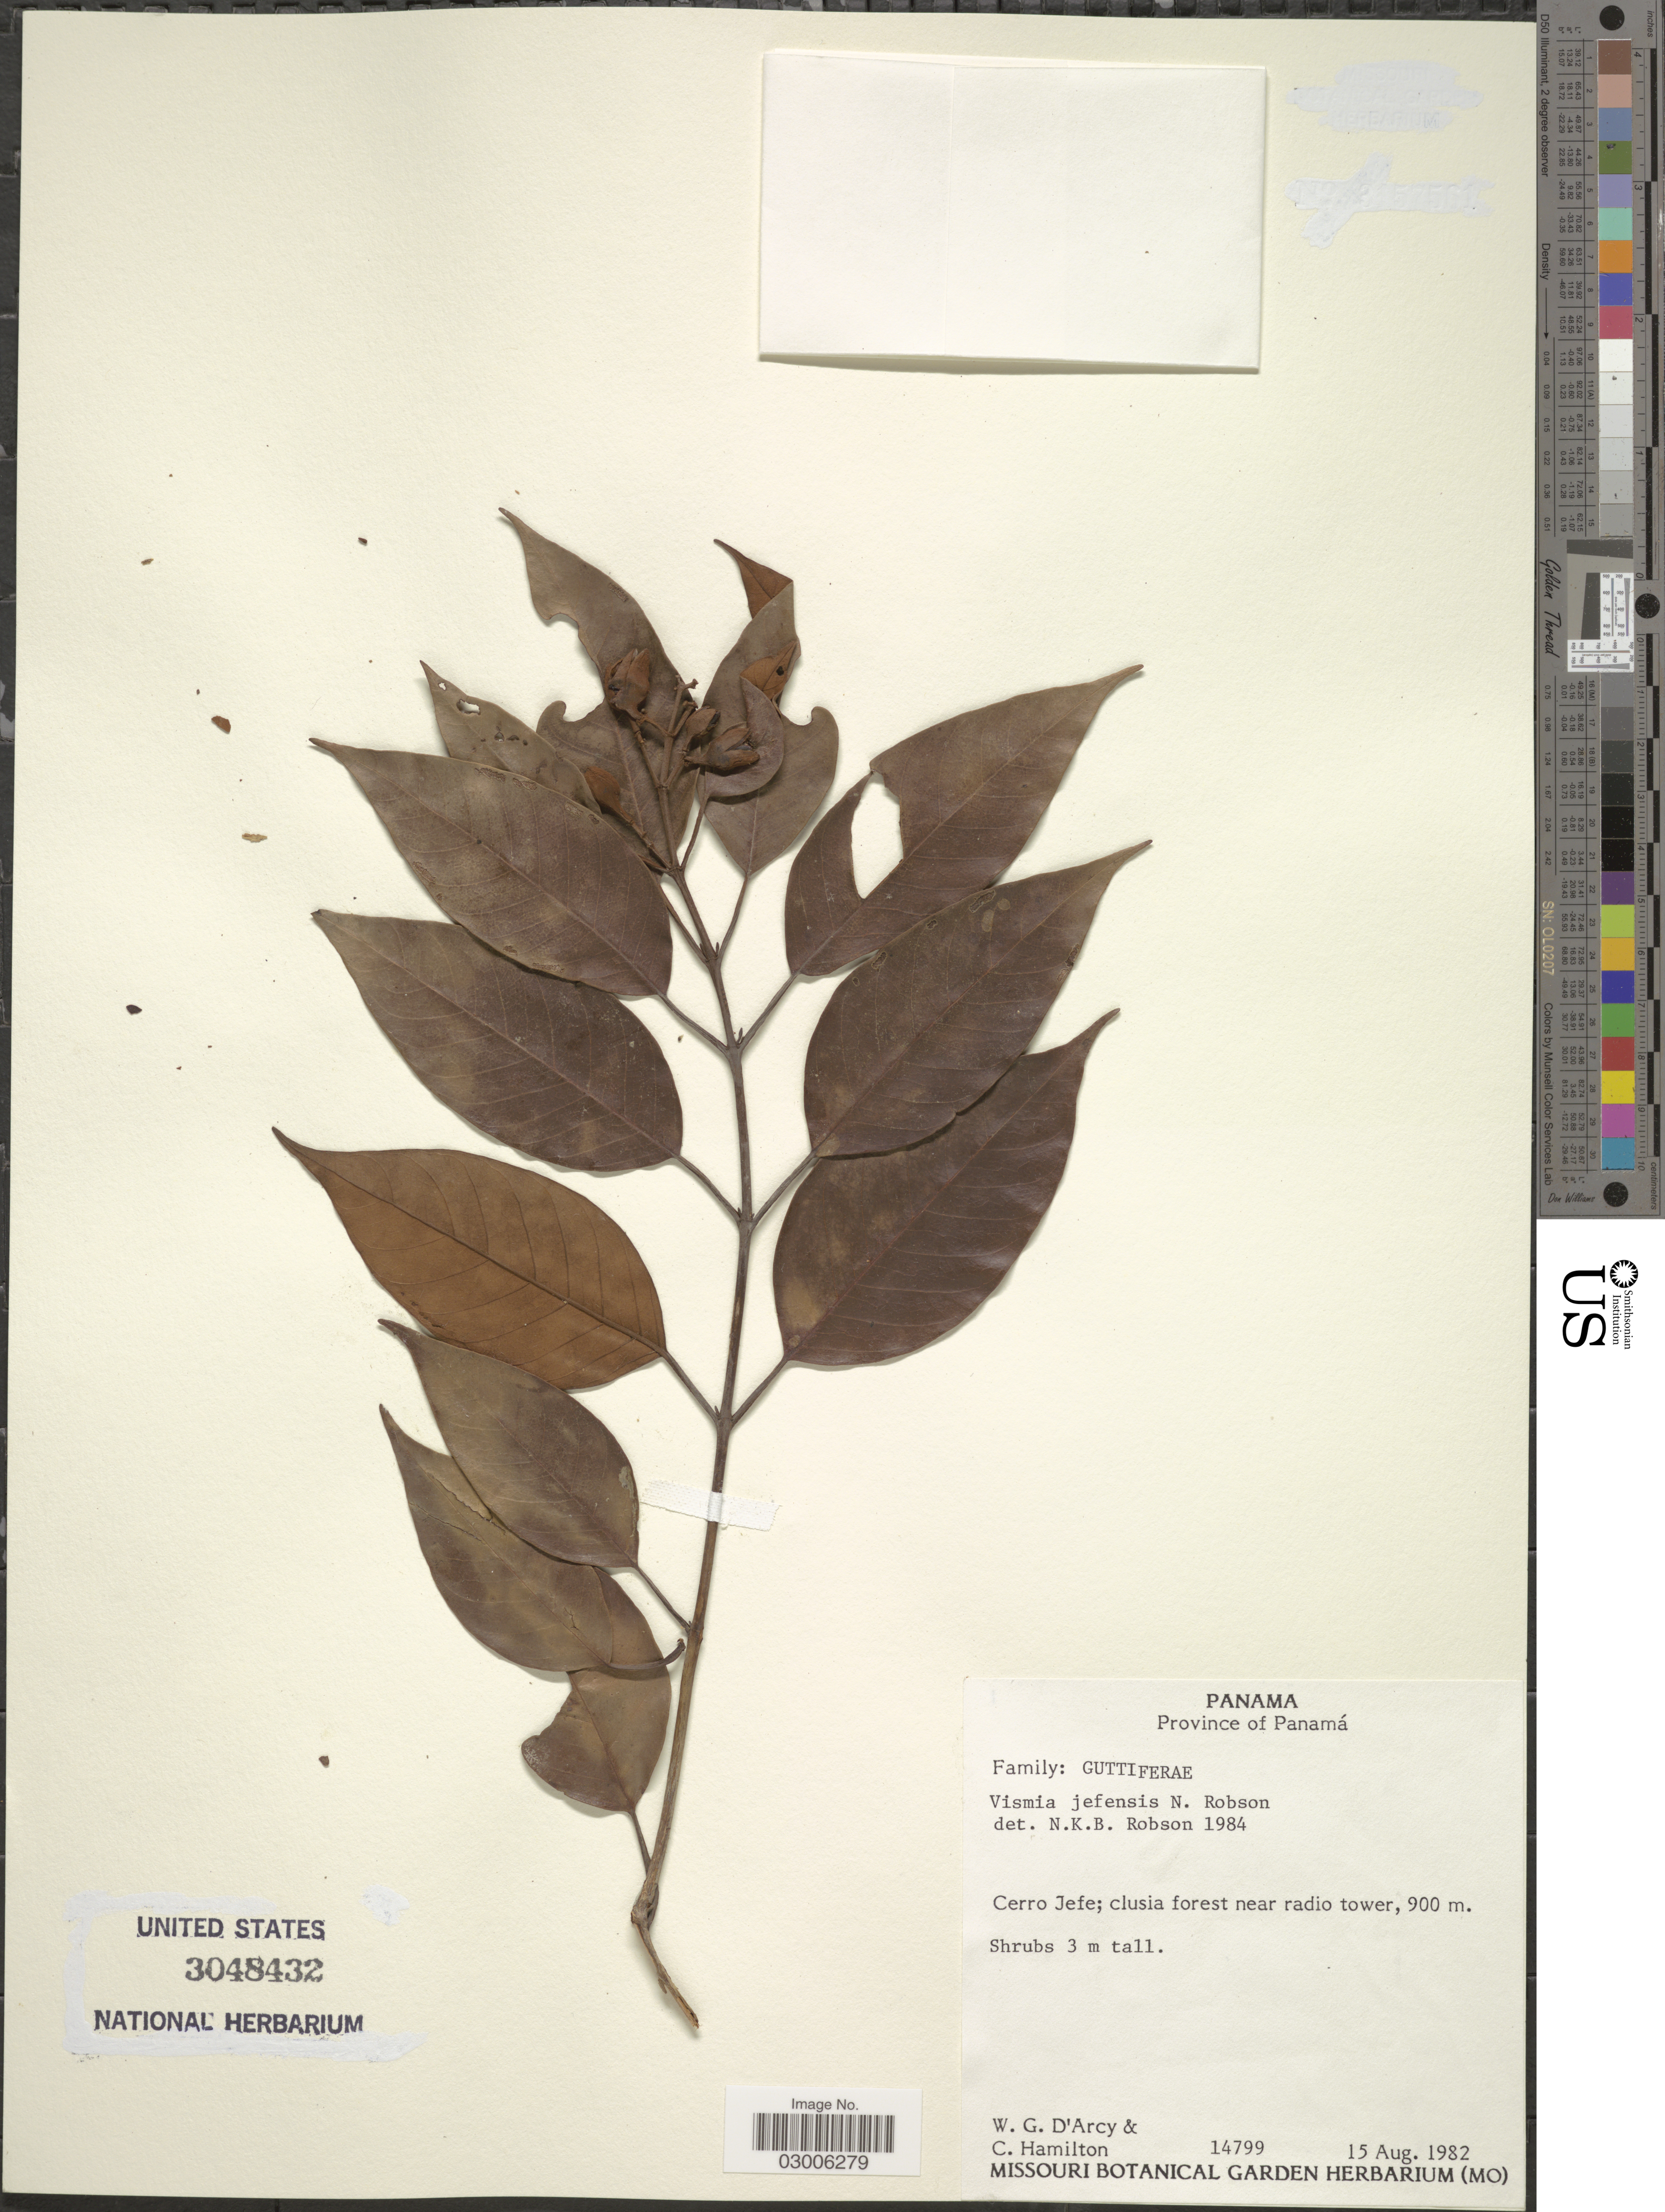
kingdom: Plantae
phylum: Tracheophyta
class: Magnoliopsida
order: Malpighiales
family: Hypericaceae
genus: Vismia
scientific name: Vismia jefensis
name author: N. Robson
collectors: W. G. D'Arcy & C. Hamilton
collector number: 14799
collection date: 1982-08-15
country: Panama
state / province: Panamá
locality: Cerro Jefe; clusia forest near radio tower.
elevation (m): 900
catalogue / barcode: US 3048432